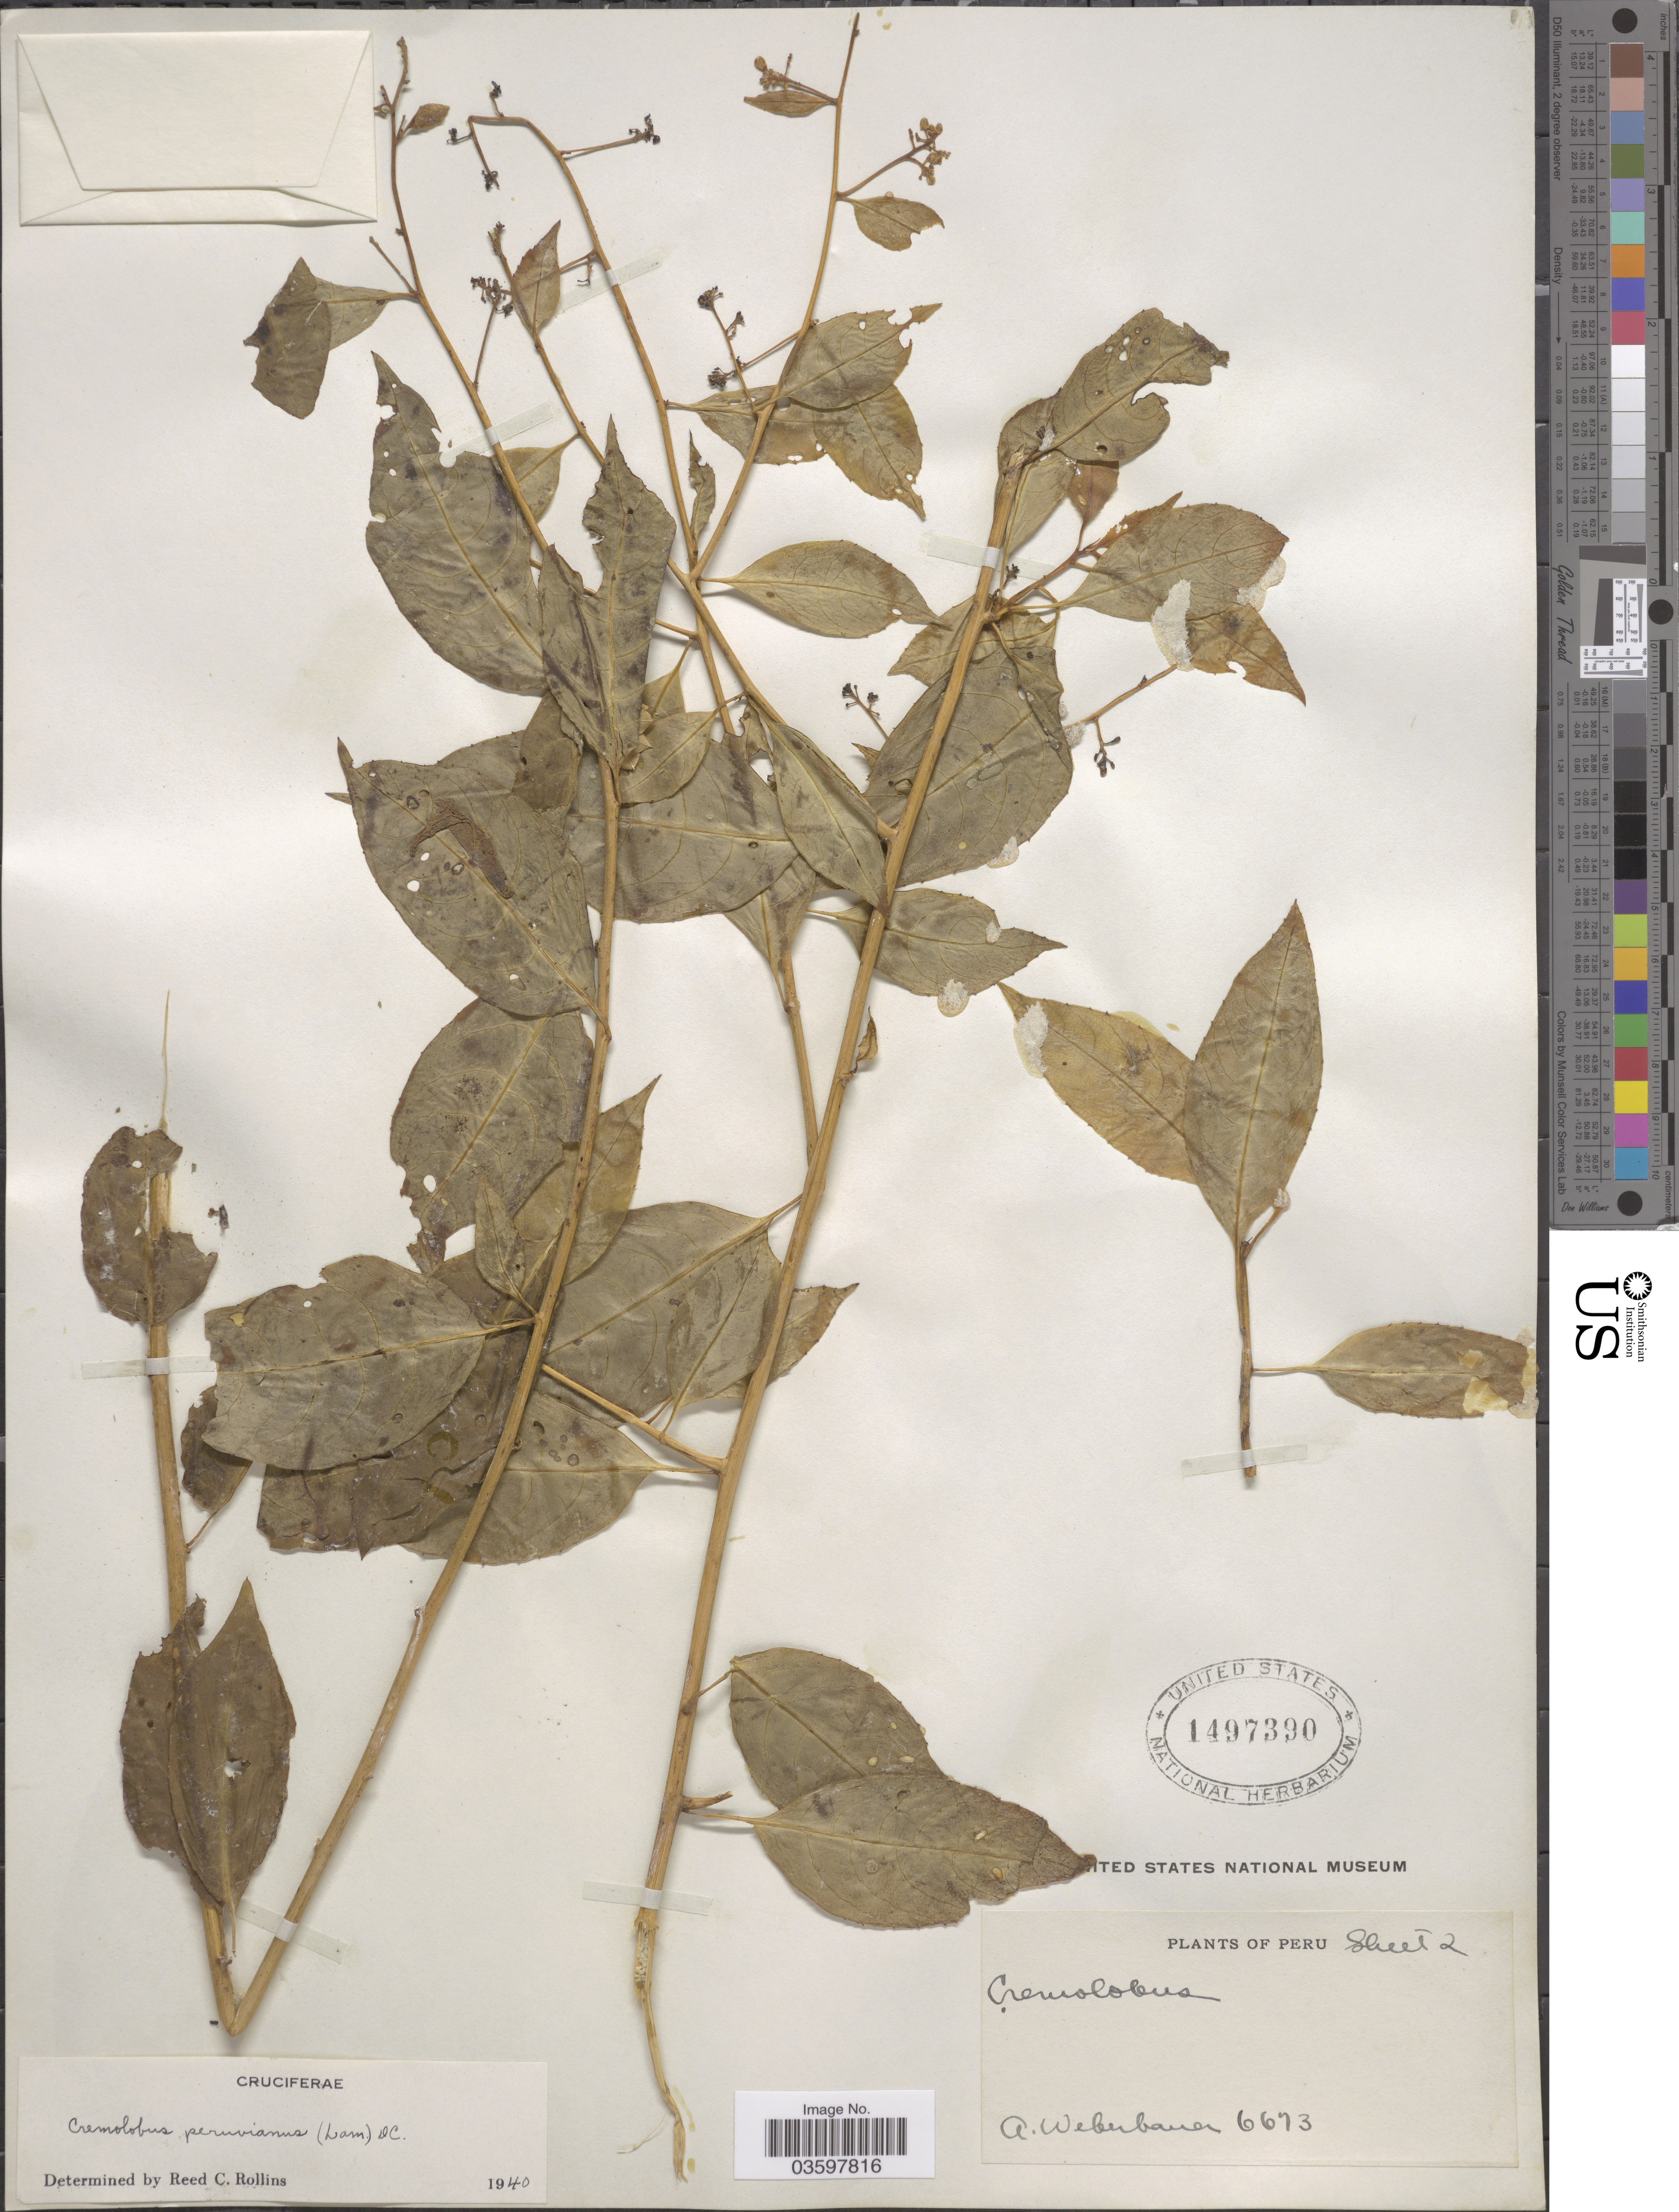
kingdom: Plantae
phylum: Tracheophyta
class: Magnoliopsida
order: Brassicales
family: Brassicaceae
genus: Cremolobus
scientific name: Cremolobus peruvianus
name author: (Lam.) DC.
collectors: A. Weberbauer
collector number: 6673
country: Peru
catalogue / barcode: US 1497390